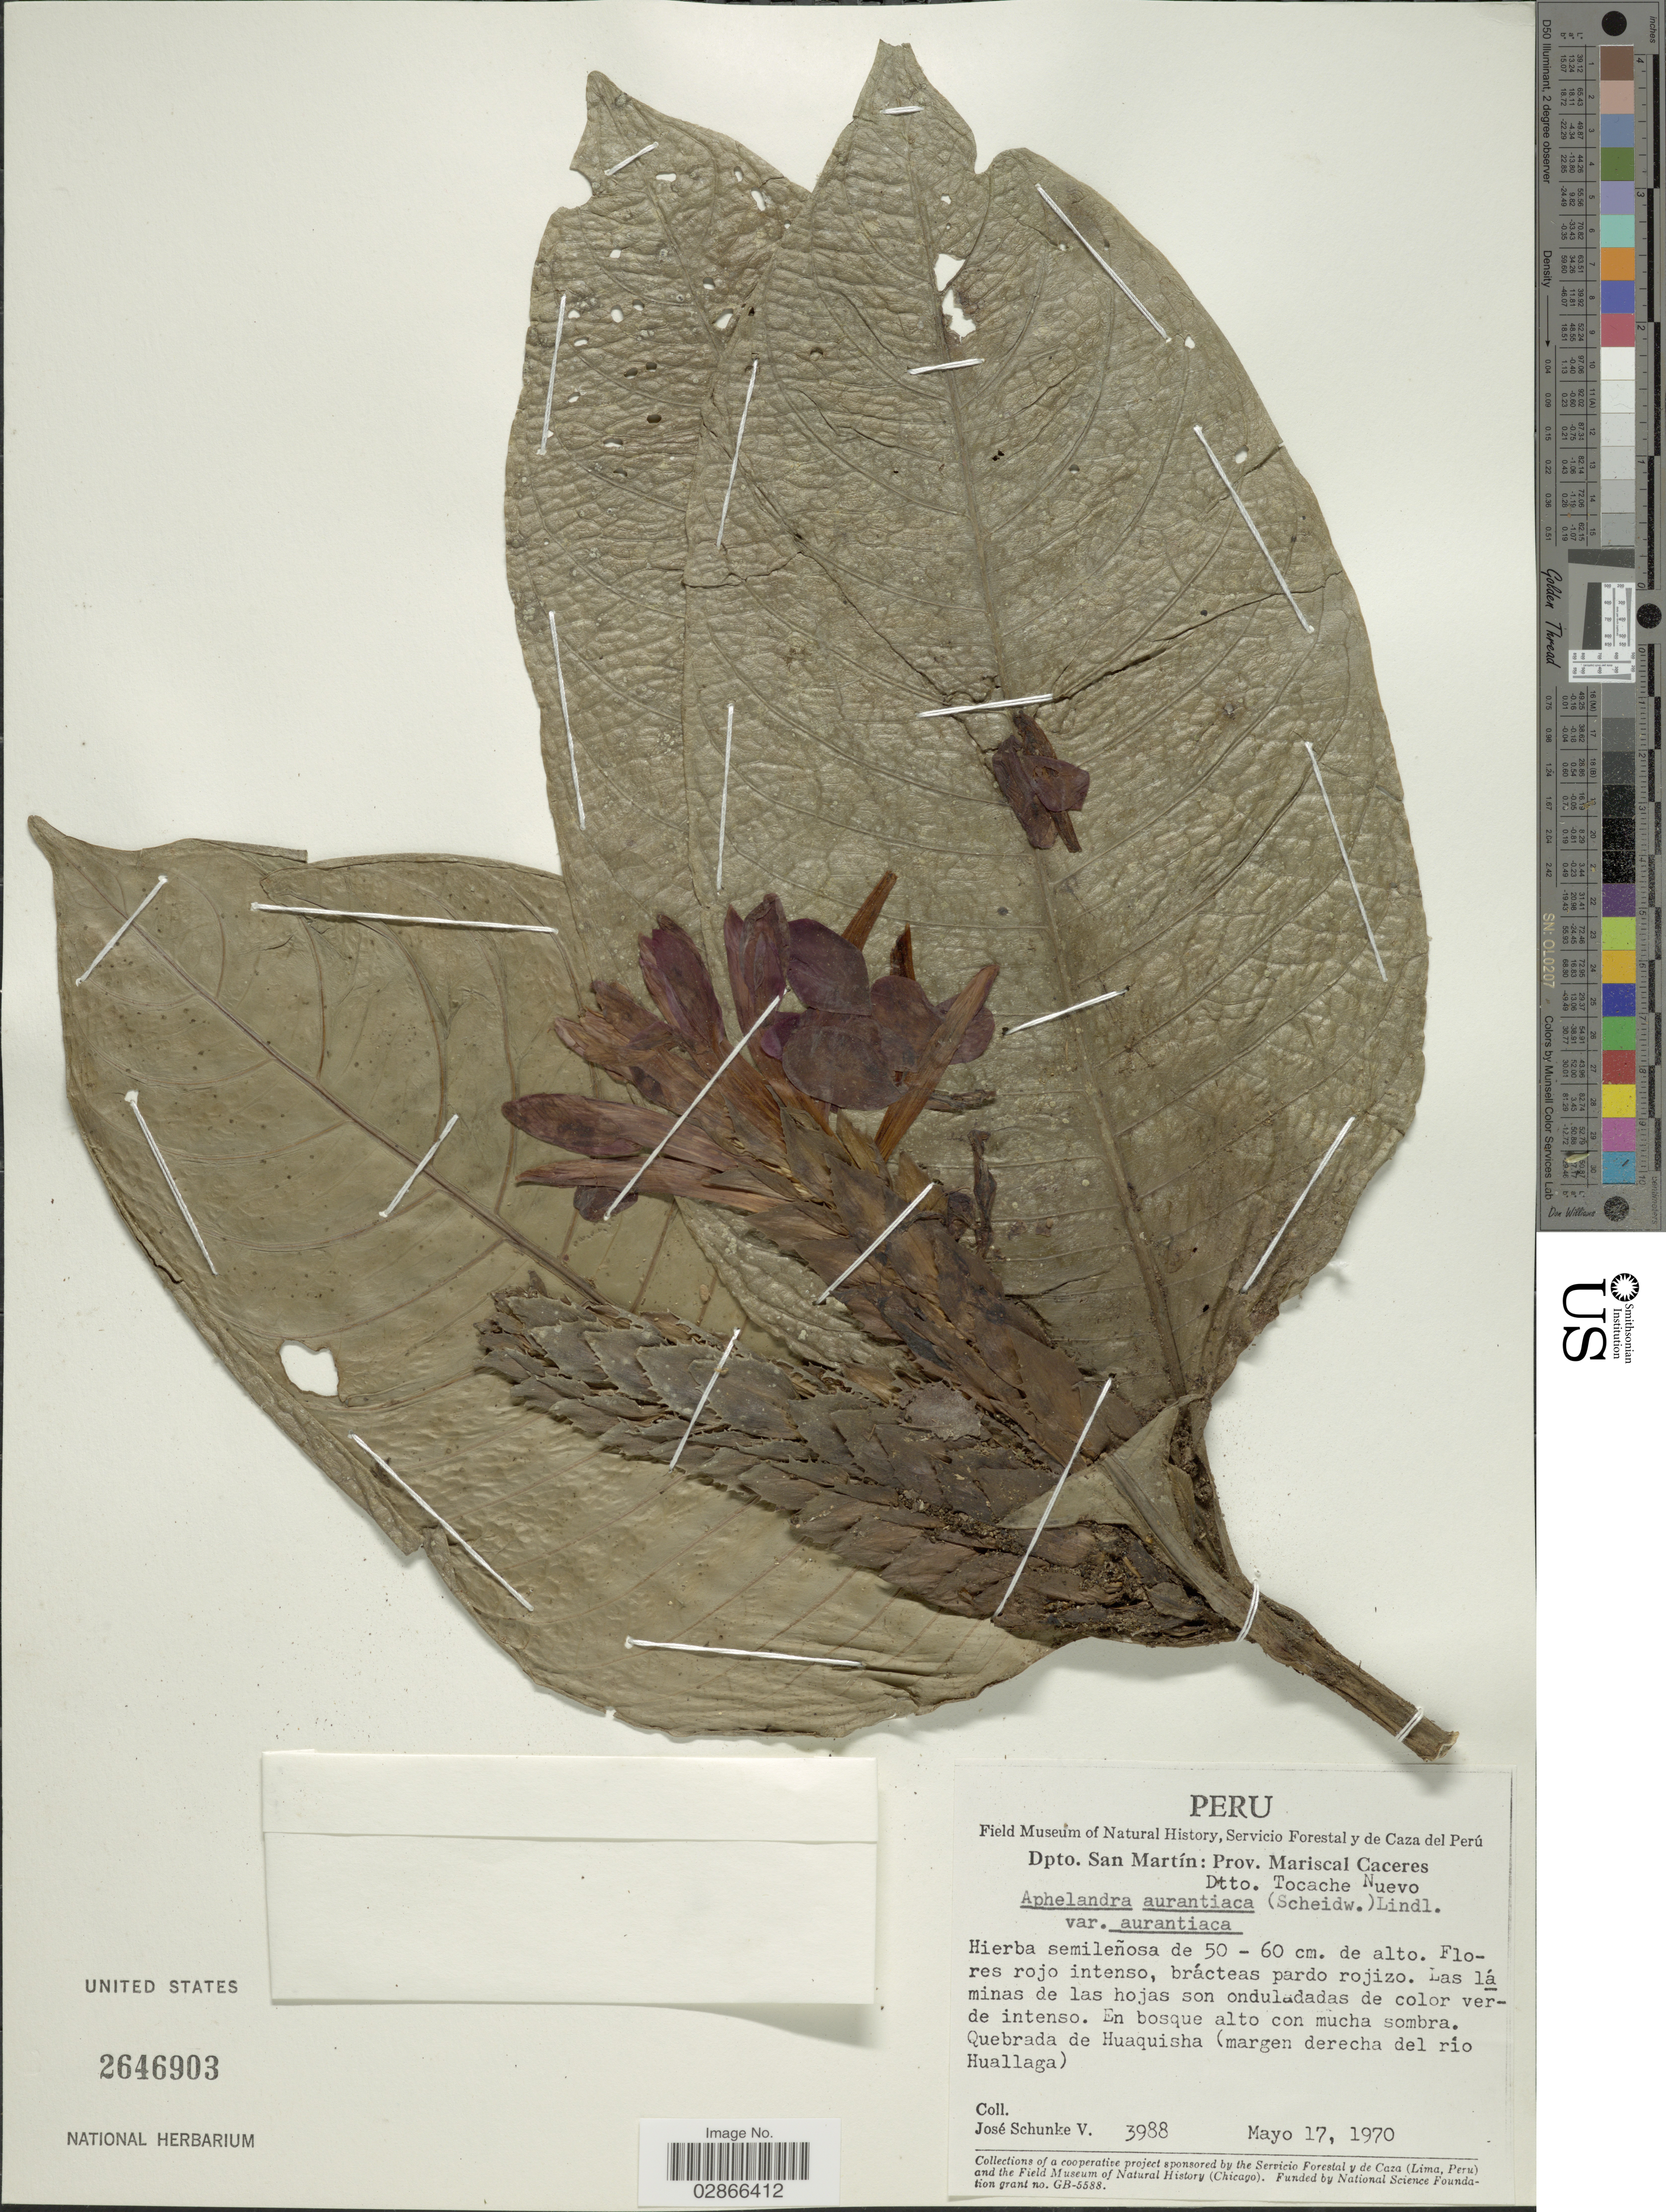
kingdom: Plantae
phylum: Tracheophyta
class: Magnoliopsida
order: Lamiales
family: Acanthaceae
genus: Aphelandra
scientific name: Aphelandra aurantiaca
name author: (Scheidw.) Lindl.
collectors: J. Schunke Vigo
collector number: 3988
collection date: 1970-05-17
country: Peru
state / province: San Martín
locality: Dpto. San Martín: Prov. Mariscal Caceres. Dtto. Tocache Nuevo. Quebrada de Huaquisha (margen derecha del rio Huallaga).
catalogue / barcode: US 2646903